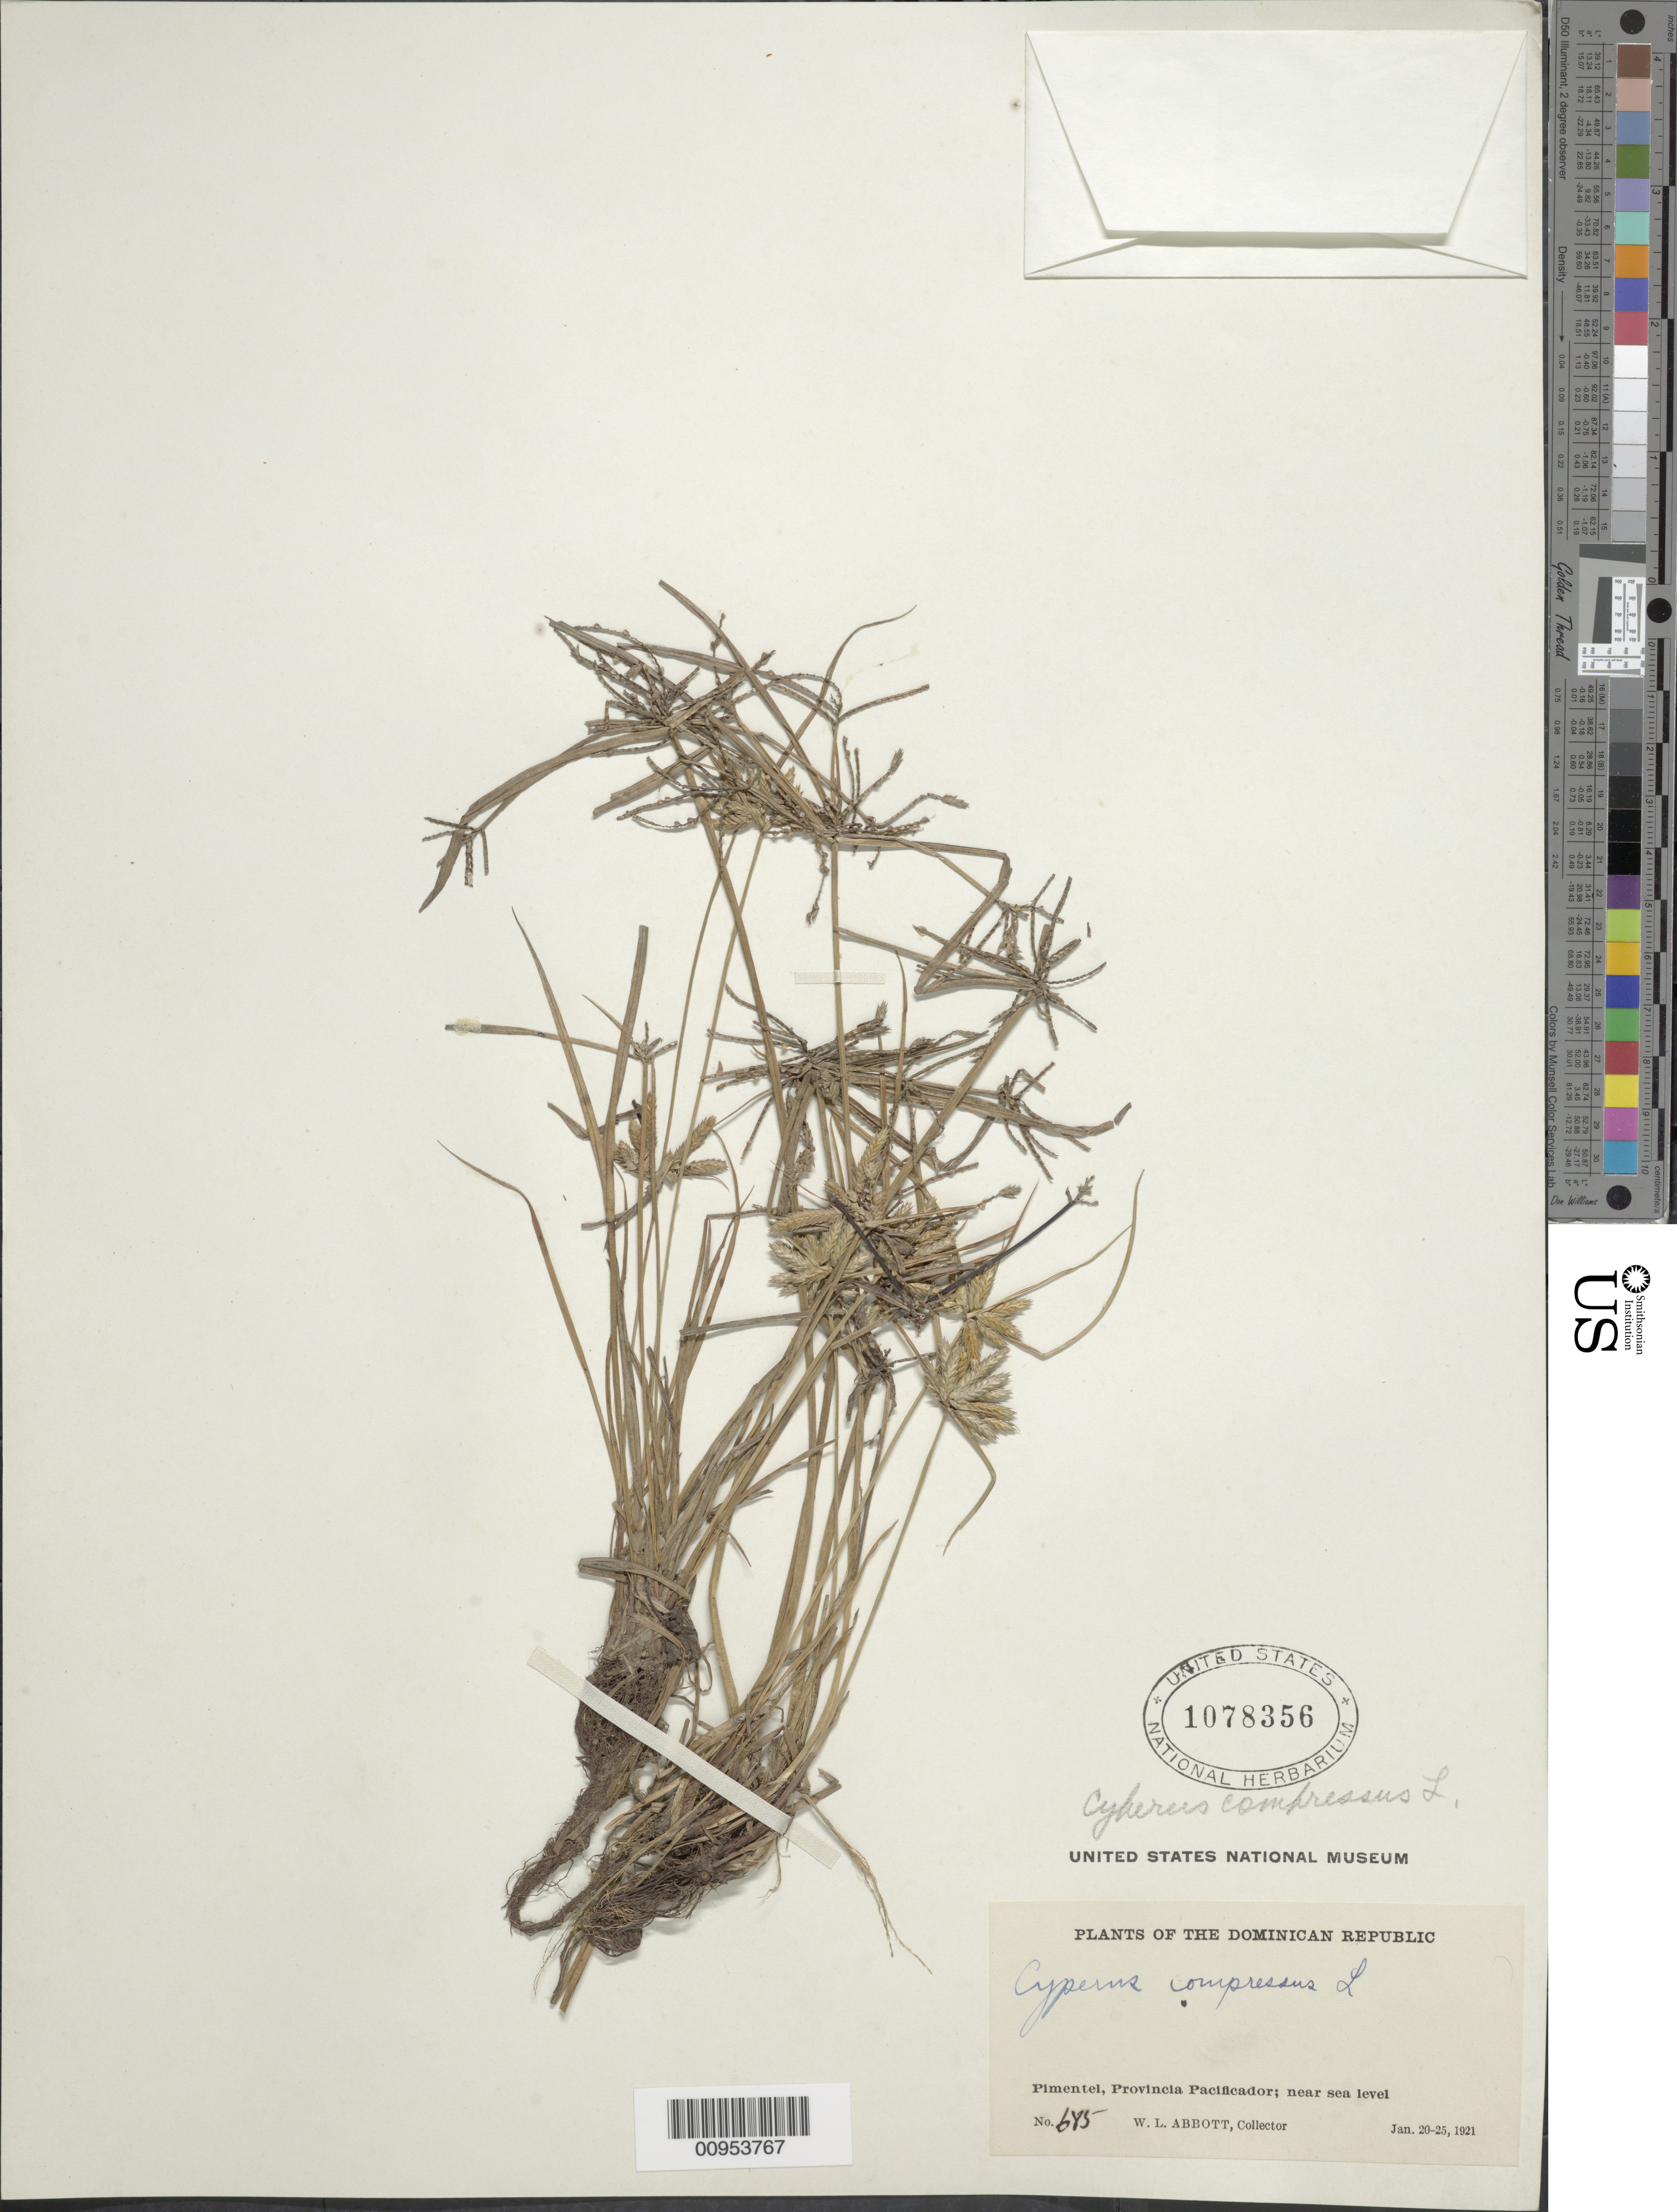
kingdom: Plantae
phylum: Tracheophyta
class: Liliopsida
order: Poales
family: Cyperaceae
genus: Cyperus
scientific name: Cyperus compressus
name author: L.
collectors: W. L. Abbott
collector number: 685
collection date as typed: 20 Jan 1921 to 25 Jan 1921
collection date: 1921-01-20/1921-01-25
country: Dominican Republic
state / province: Duarte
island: Hispaniola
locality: Pimentel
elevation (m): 0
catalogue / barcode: US 1078356